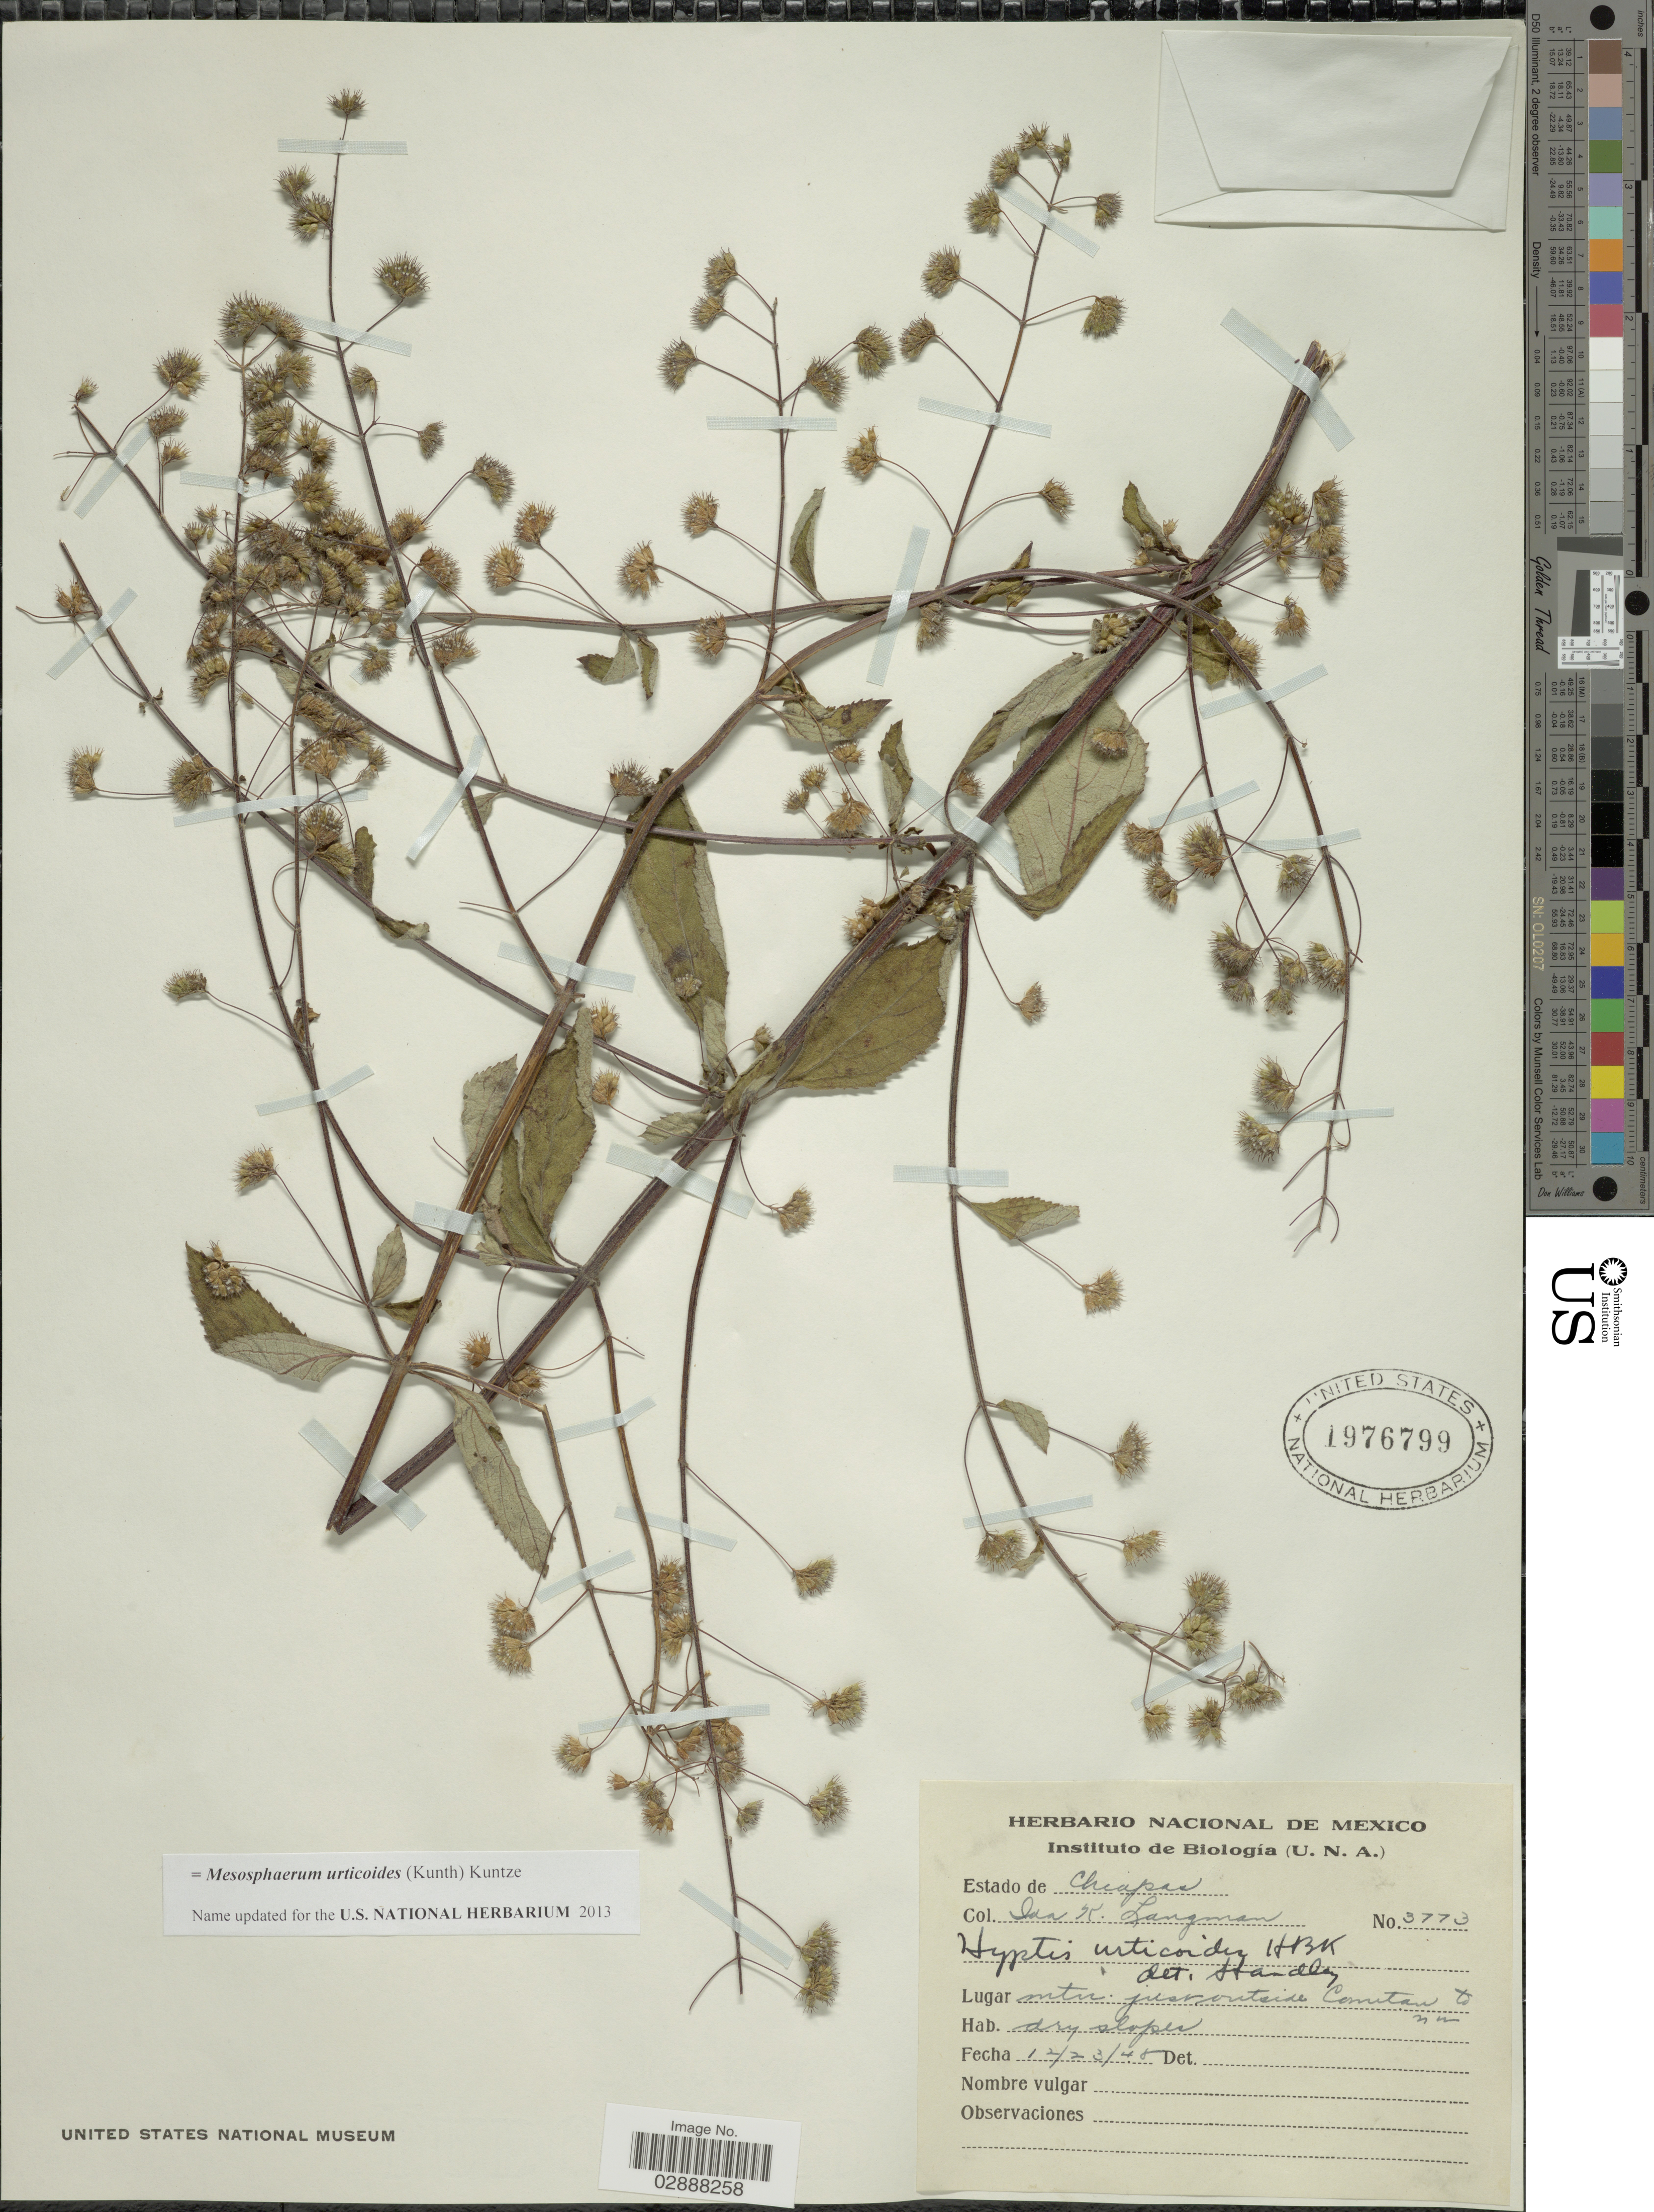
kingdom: Plantae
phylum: Tracheophyta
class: Magnoliopsida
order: Lamiales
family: Lamiaceae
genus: Mesosphaerum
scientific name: Mesosphaerum urticoides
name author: (Kunth) Kuntze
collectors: I. K. Langman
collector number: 3773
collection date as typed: Transcribed d/m/y: 23/12/48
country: Mexico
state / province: Chiapas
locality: Mtn. just outside Comitan to nw.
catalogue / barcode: US 1976799